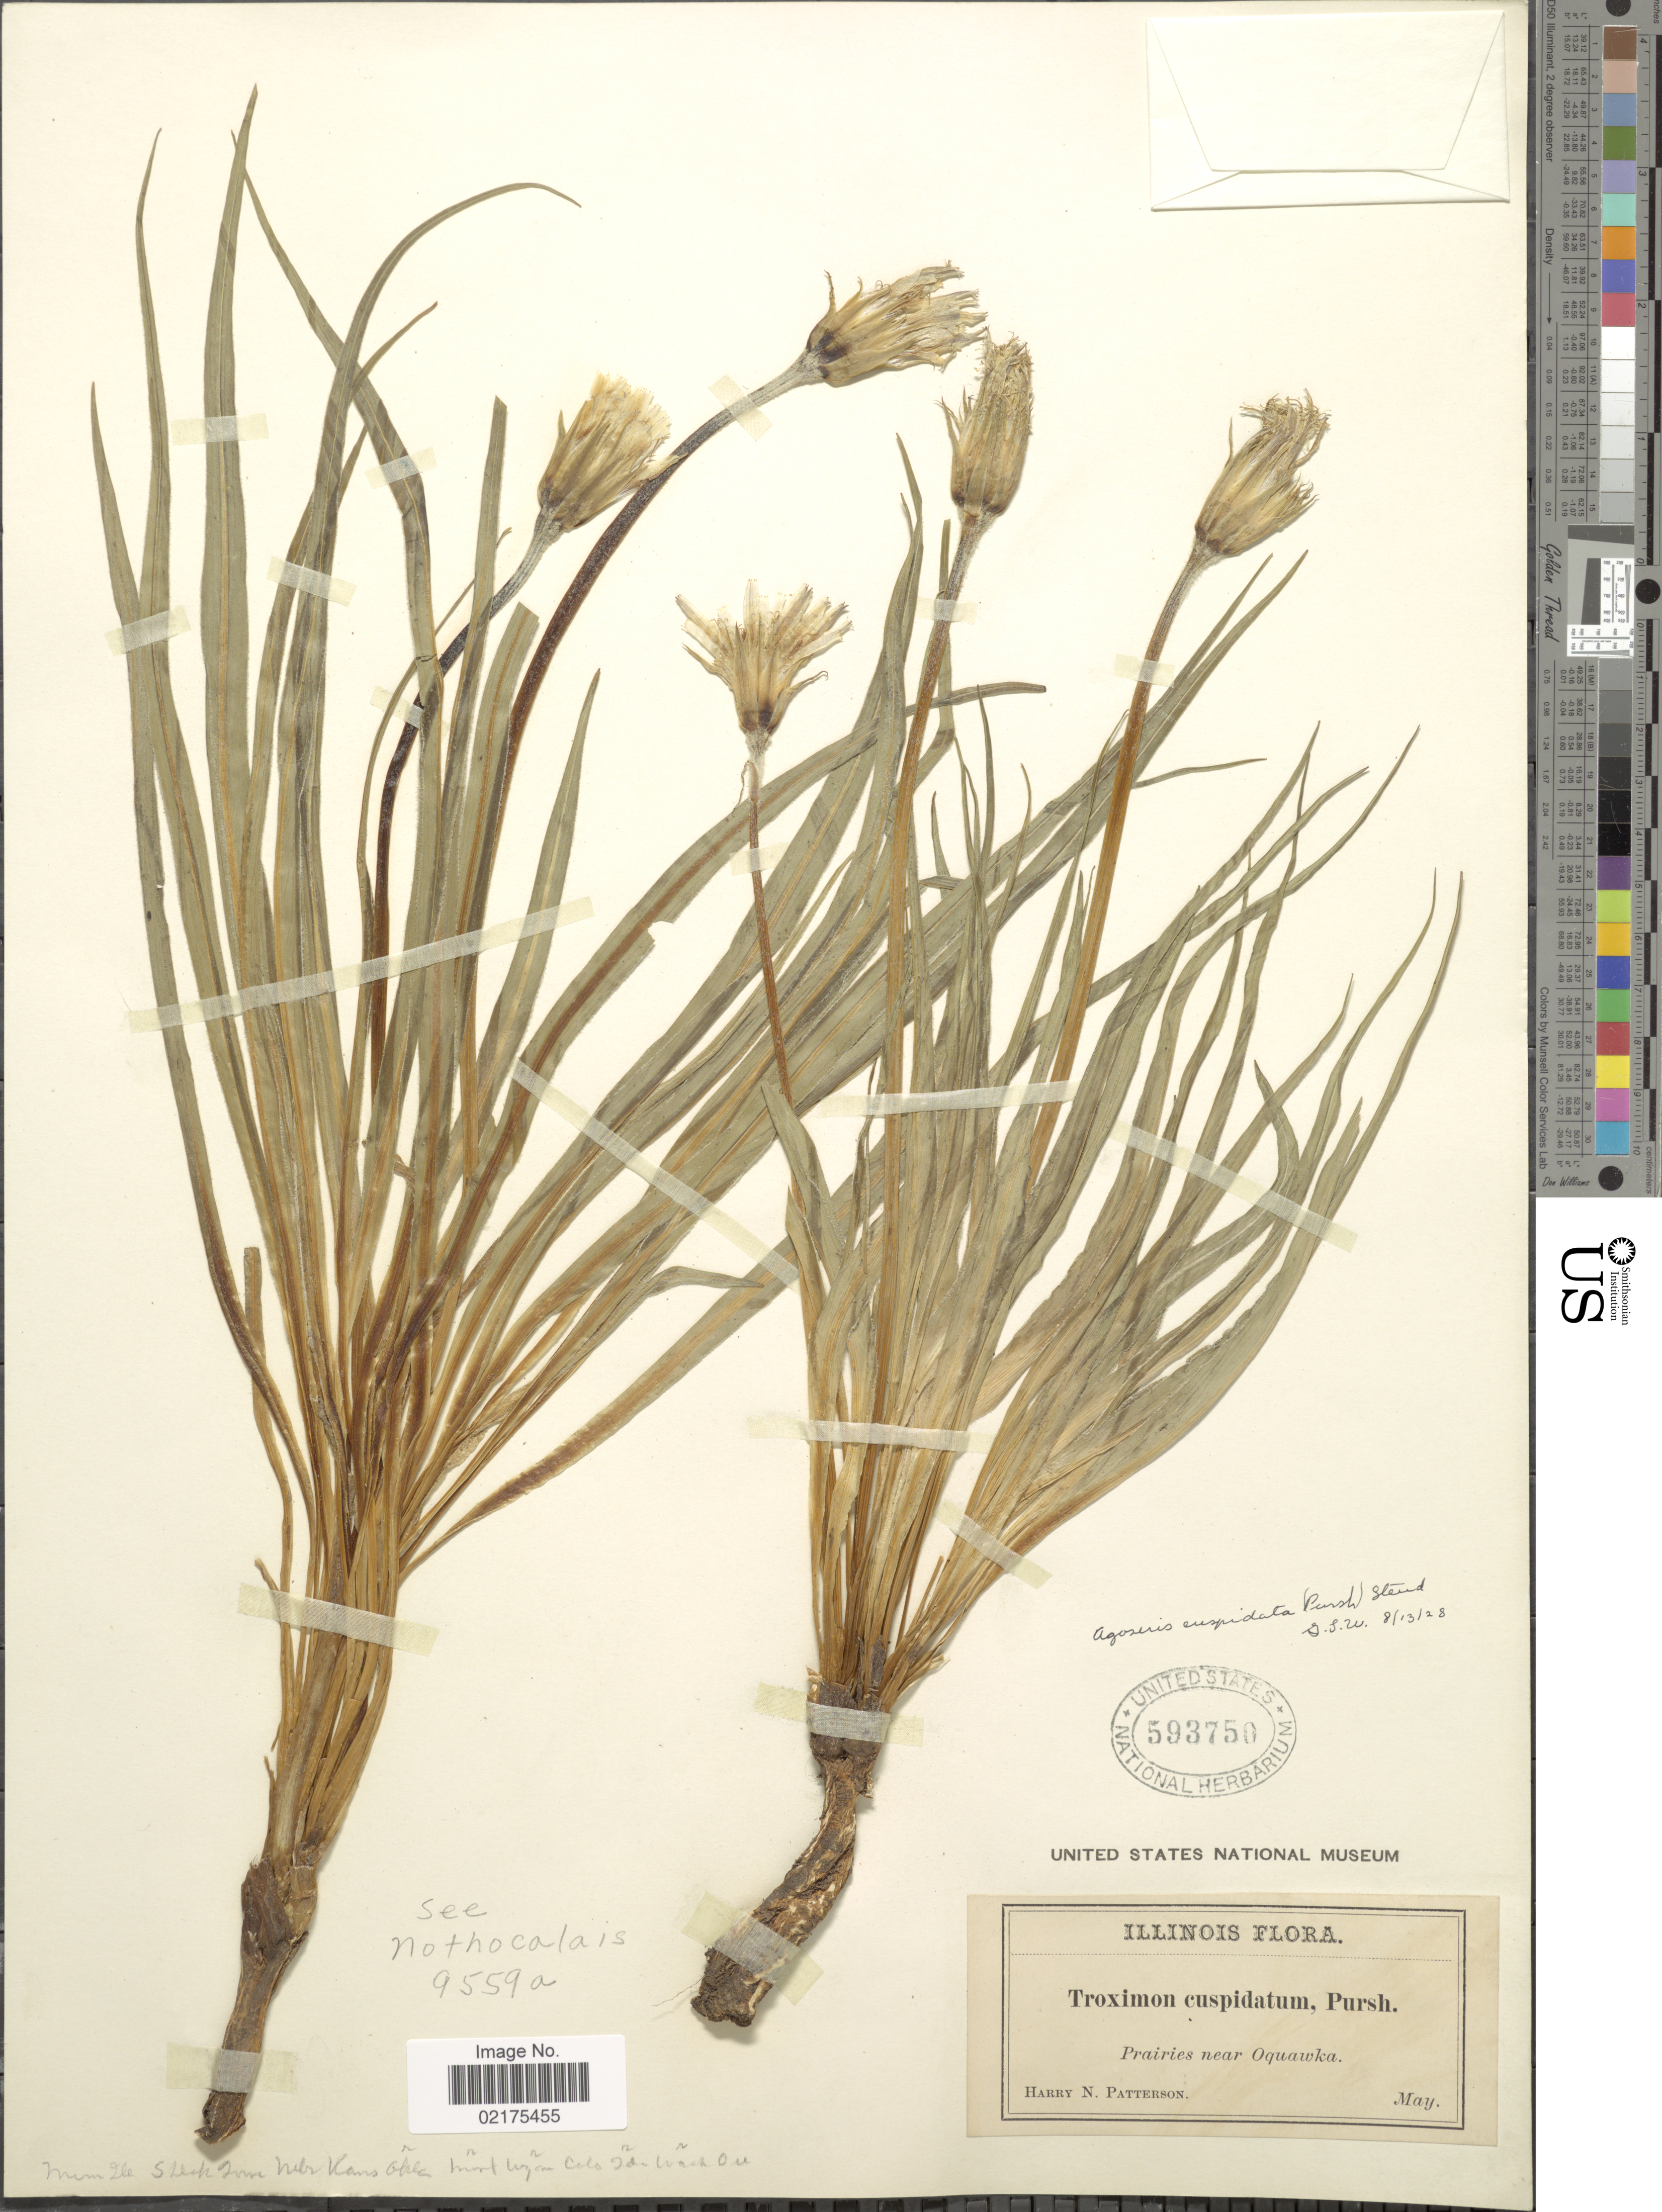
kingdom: Plantae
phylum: Tracheophyta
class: Magnoliopsida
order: Asterales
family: Asteraceae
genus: Nothocalais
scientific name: Nothocalais cuspidata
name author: (Pursh) Greene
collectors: H. N. Patterson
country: United States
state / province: Illinois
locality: Illinois Flora, prairies near Oquawka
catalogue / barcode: US 593750